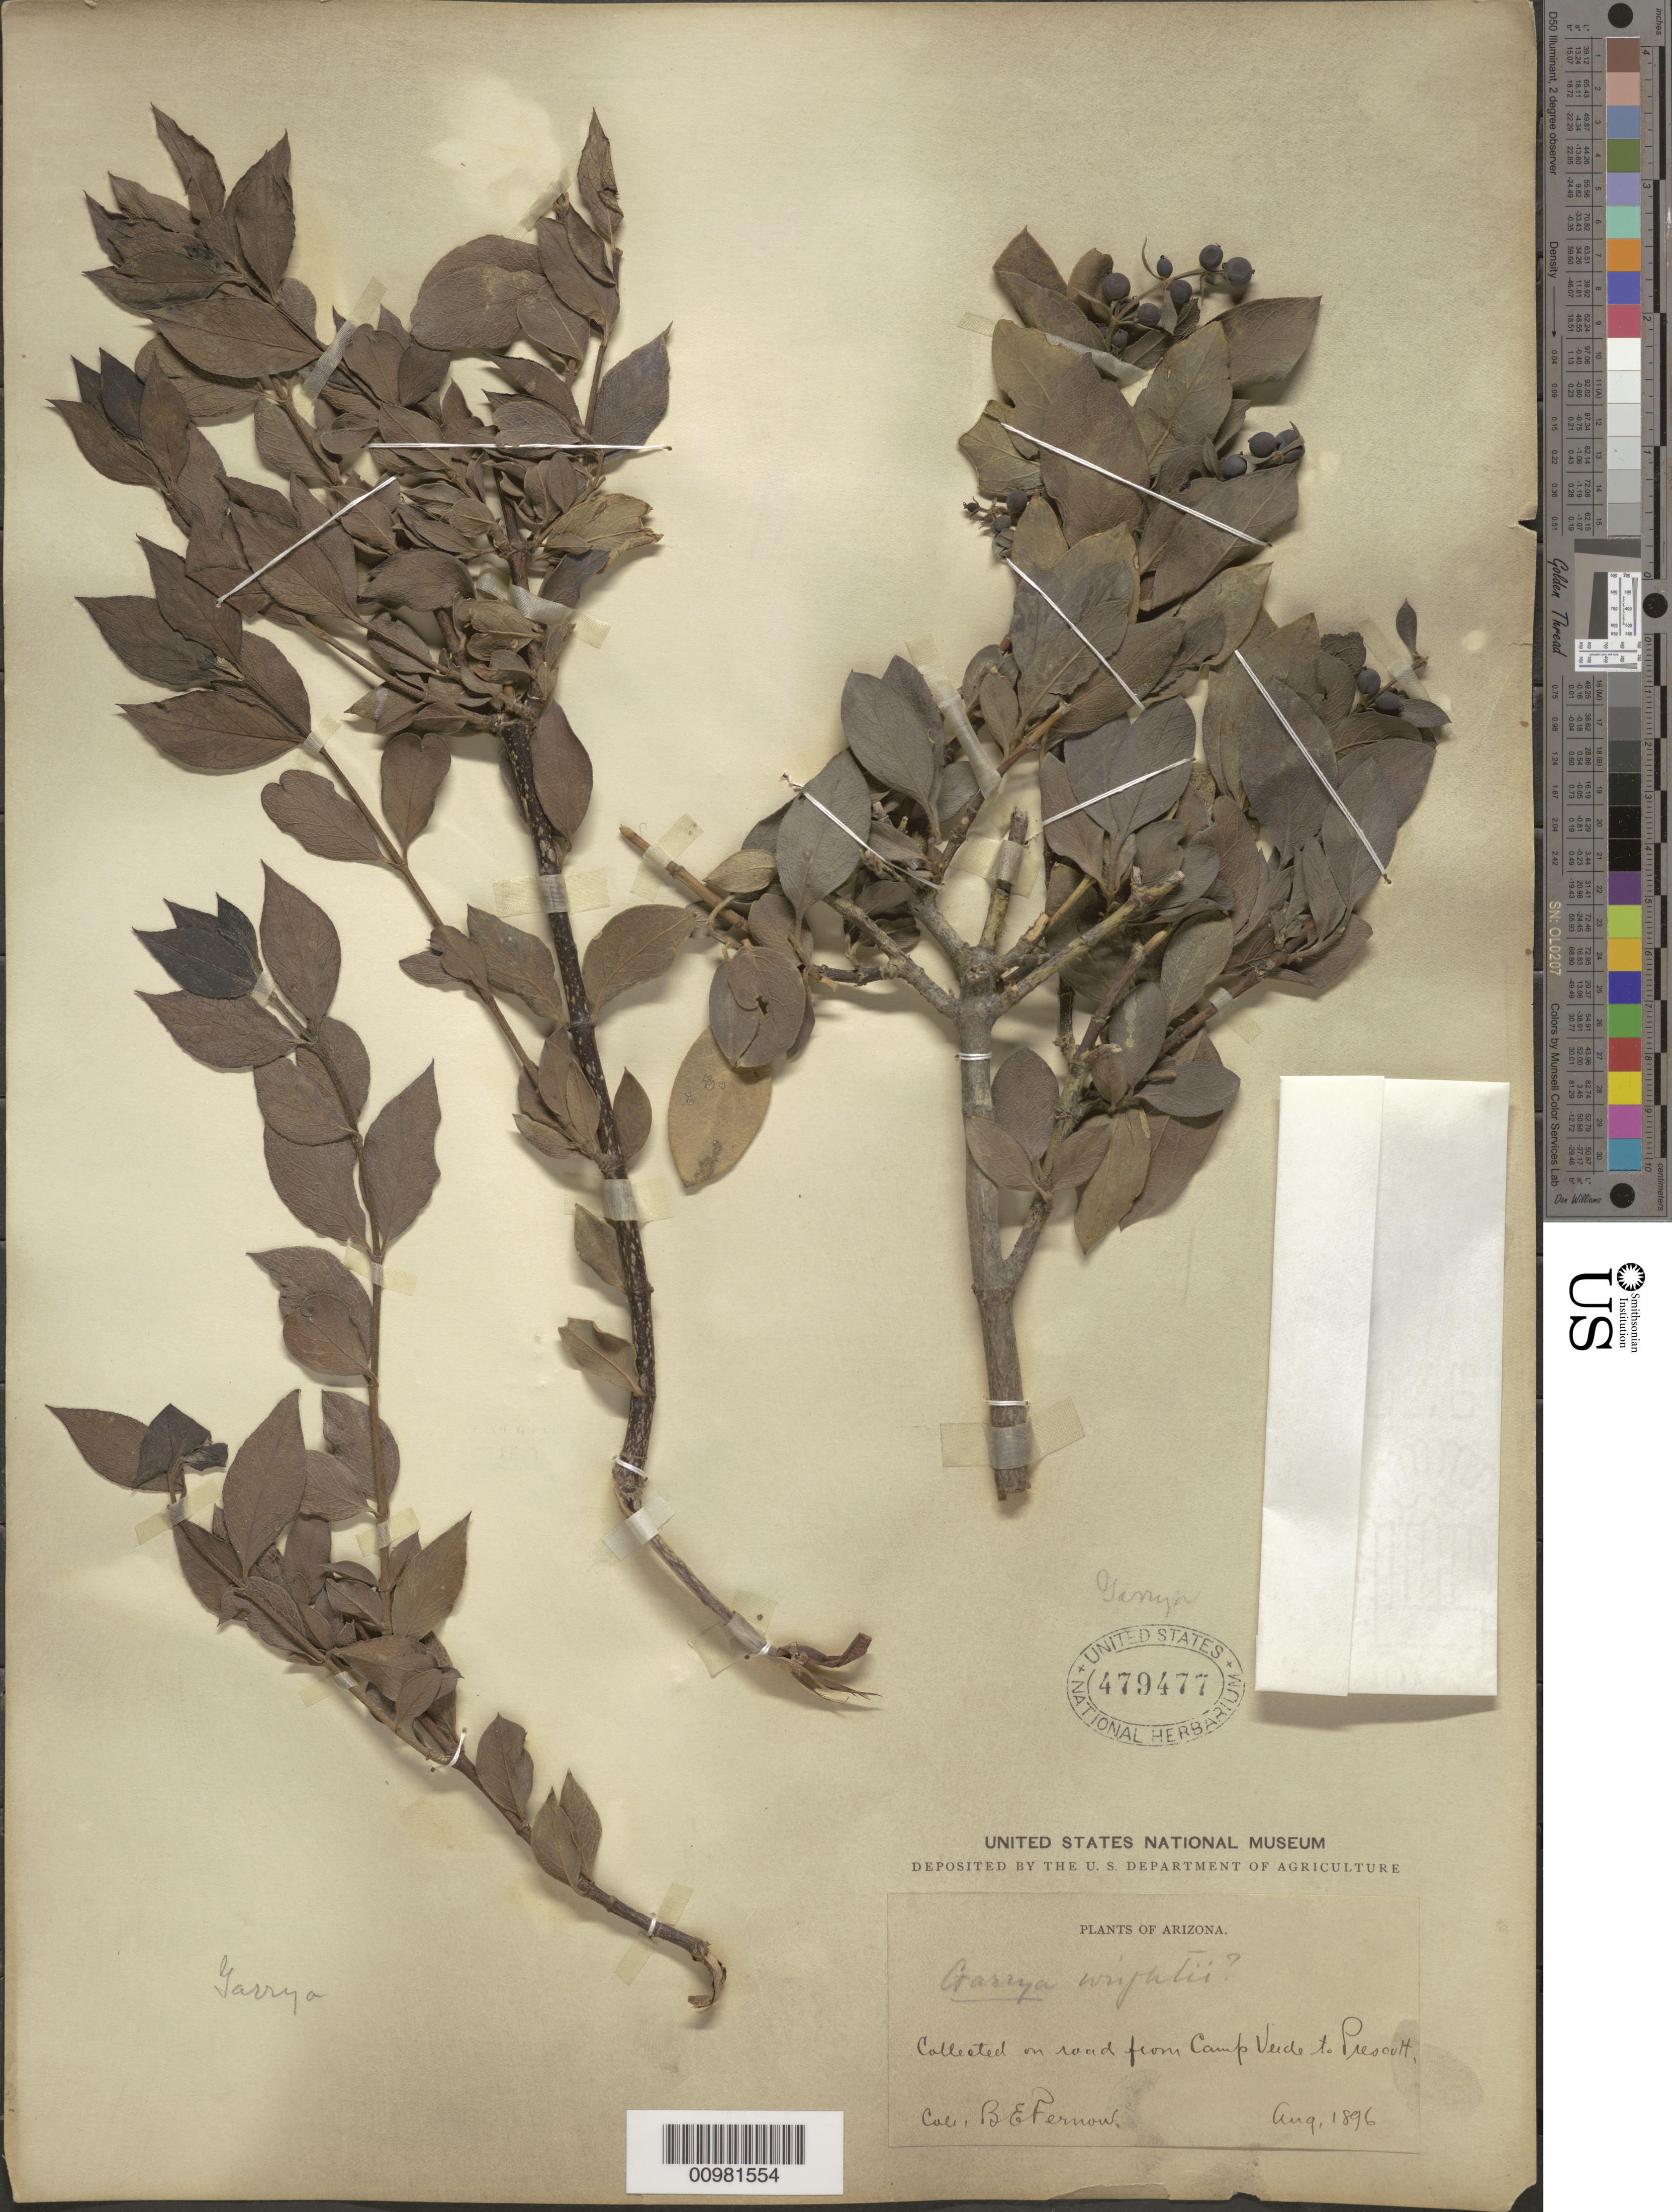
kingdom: Plantae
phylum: Tracheophyta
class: Magnoliopsida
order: Garryales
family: Garryaceae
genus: Garrya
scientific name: Garrya wrightii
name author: Torr.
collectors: B. Fernow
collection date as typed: Aug 1896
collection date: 1896-08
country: United States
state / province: Arizona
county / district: Yavapai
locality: Collected on road from Camp verde to Prescott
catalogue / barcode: US 479477